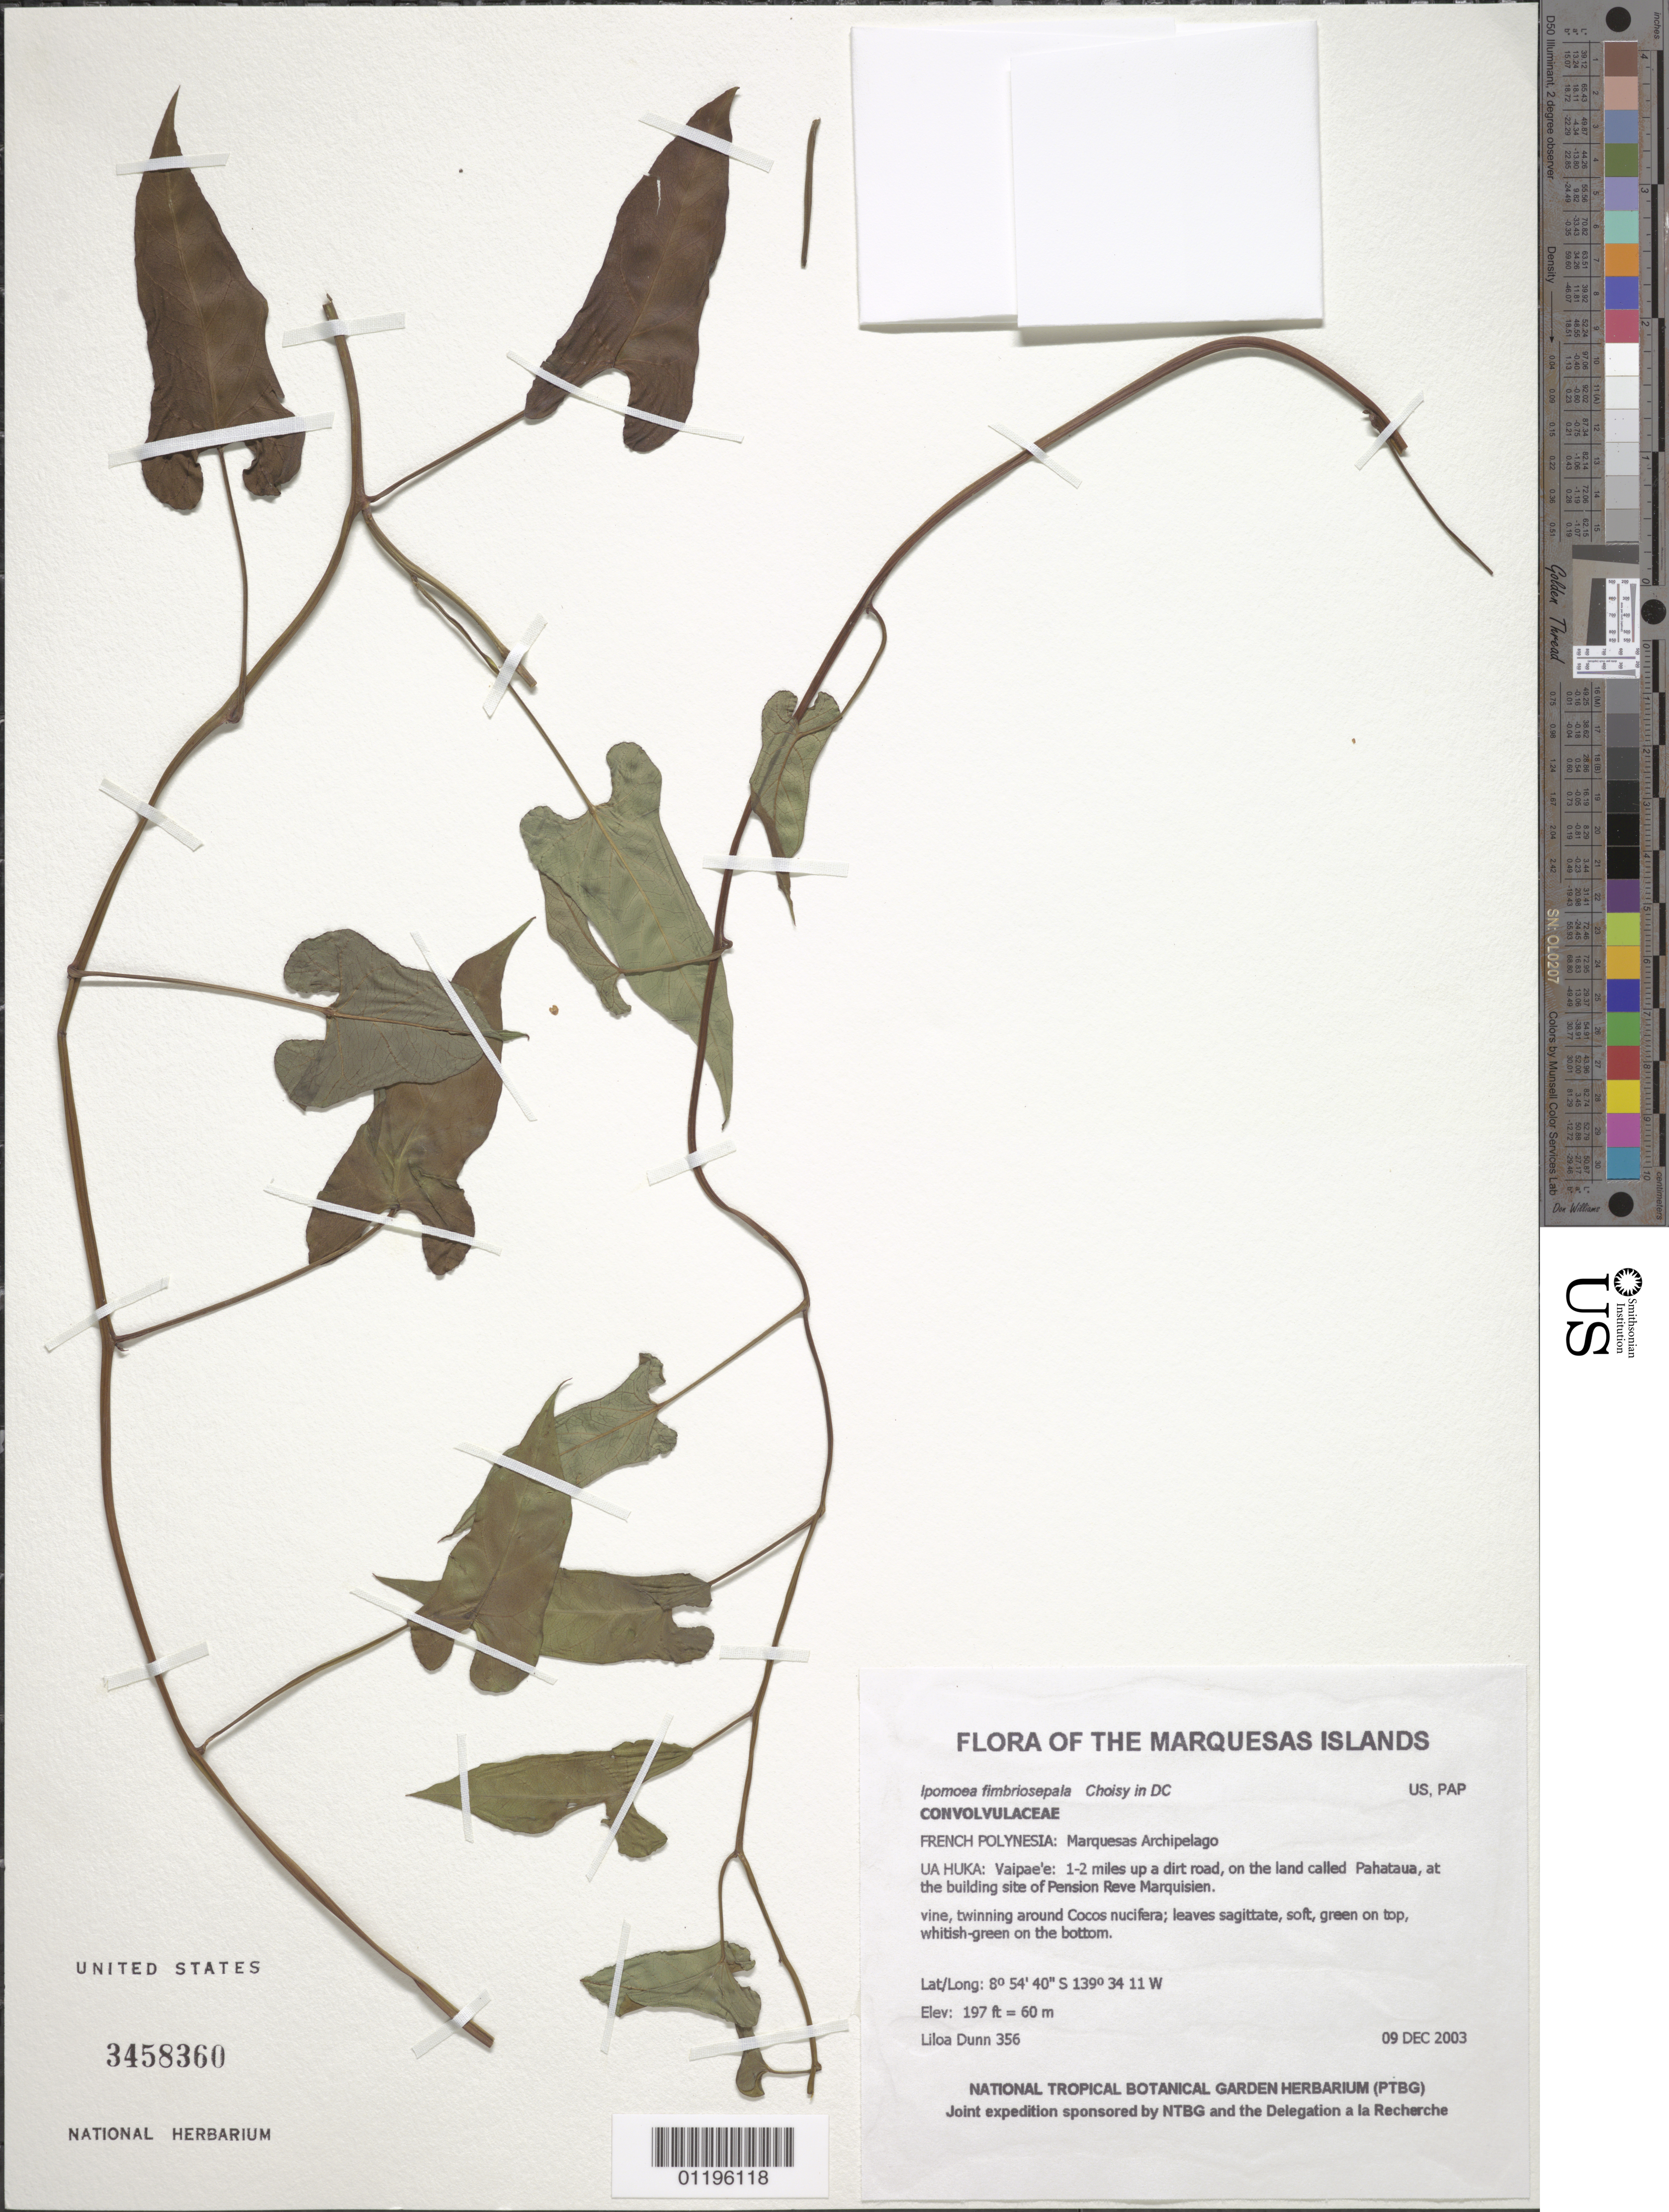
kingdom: Plantae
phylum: Tracheophyta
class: Magnoliopsida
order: Solanales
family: Convolvulaceae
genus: Ipomoea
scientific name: Ipomoea fimbriosepala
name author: Choisy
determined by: Lorence, David H., (PTBG), National Tropical Botanical Garden (UNITED STATES)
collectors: L. Dunn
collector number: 356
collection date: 2003-12-09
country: French Polynesia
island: Ua Huka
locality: Vaipae'e: 1-2 miles up a dirt road, on the land called Pahataua, at the building site of Pension Reve Marquisien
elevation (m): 60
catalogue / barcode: US 3458360